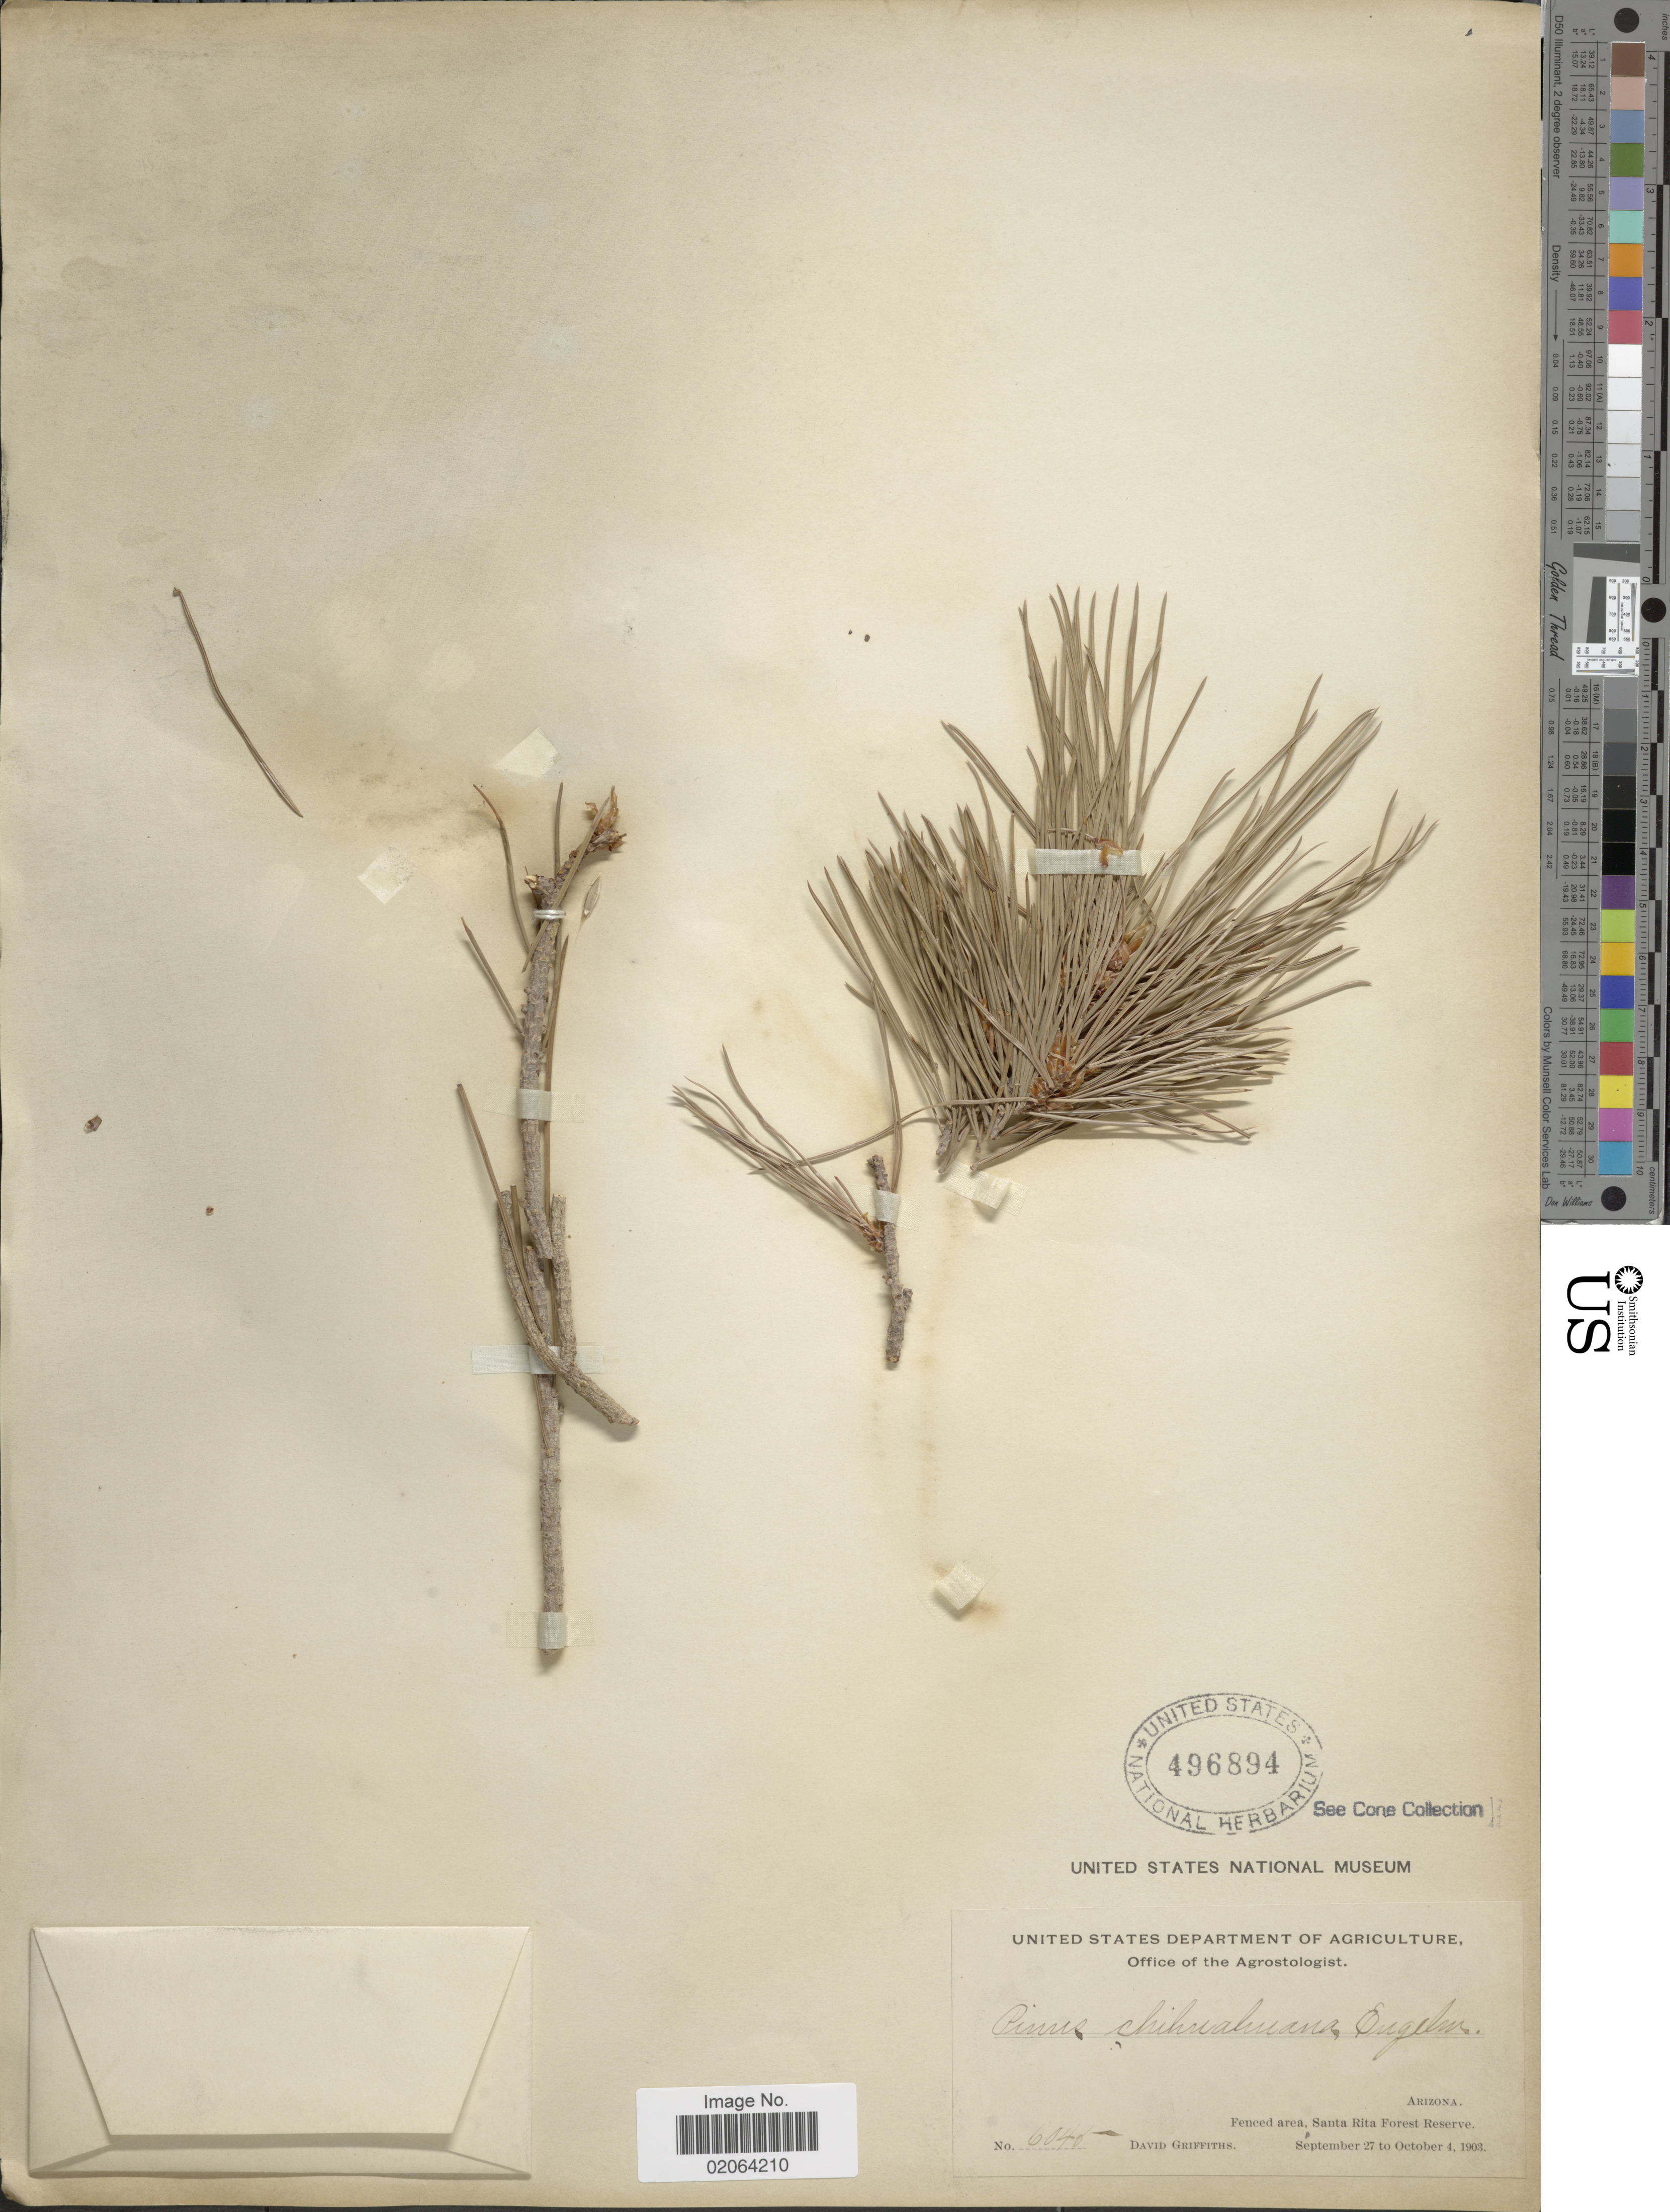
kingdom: Plantae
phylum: Tracheophyta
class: Pinopsida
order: Pinales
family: Pinaceae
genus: Pinus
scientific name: Pinus leiophylla var. chihuahuana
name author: (Engelm.) Shaw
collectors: D. Griffiths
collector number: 6046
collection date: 1903-09-27/1903-10-04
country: United States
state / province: Arizona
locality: Arizona. Fenced area, Santa Rita Forest Reserve.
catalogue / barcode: US 496894